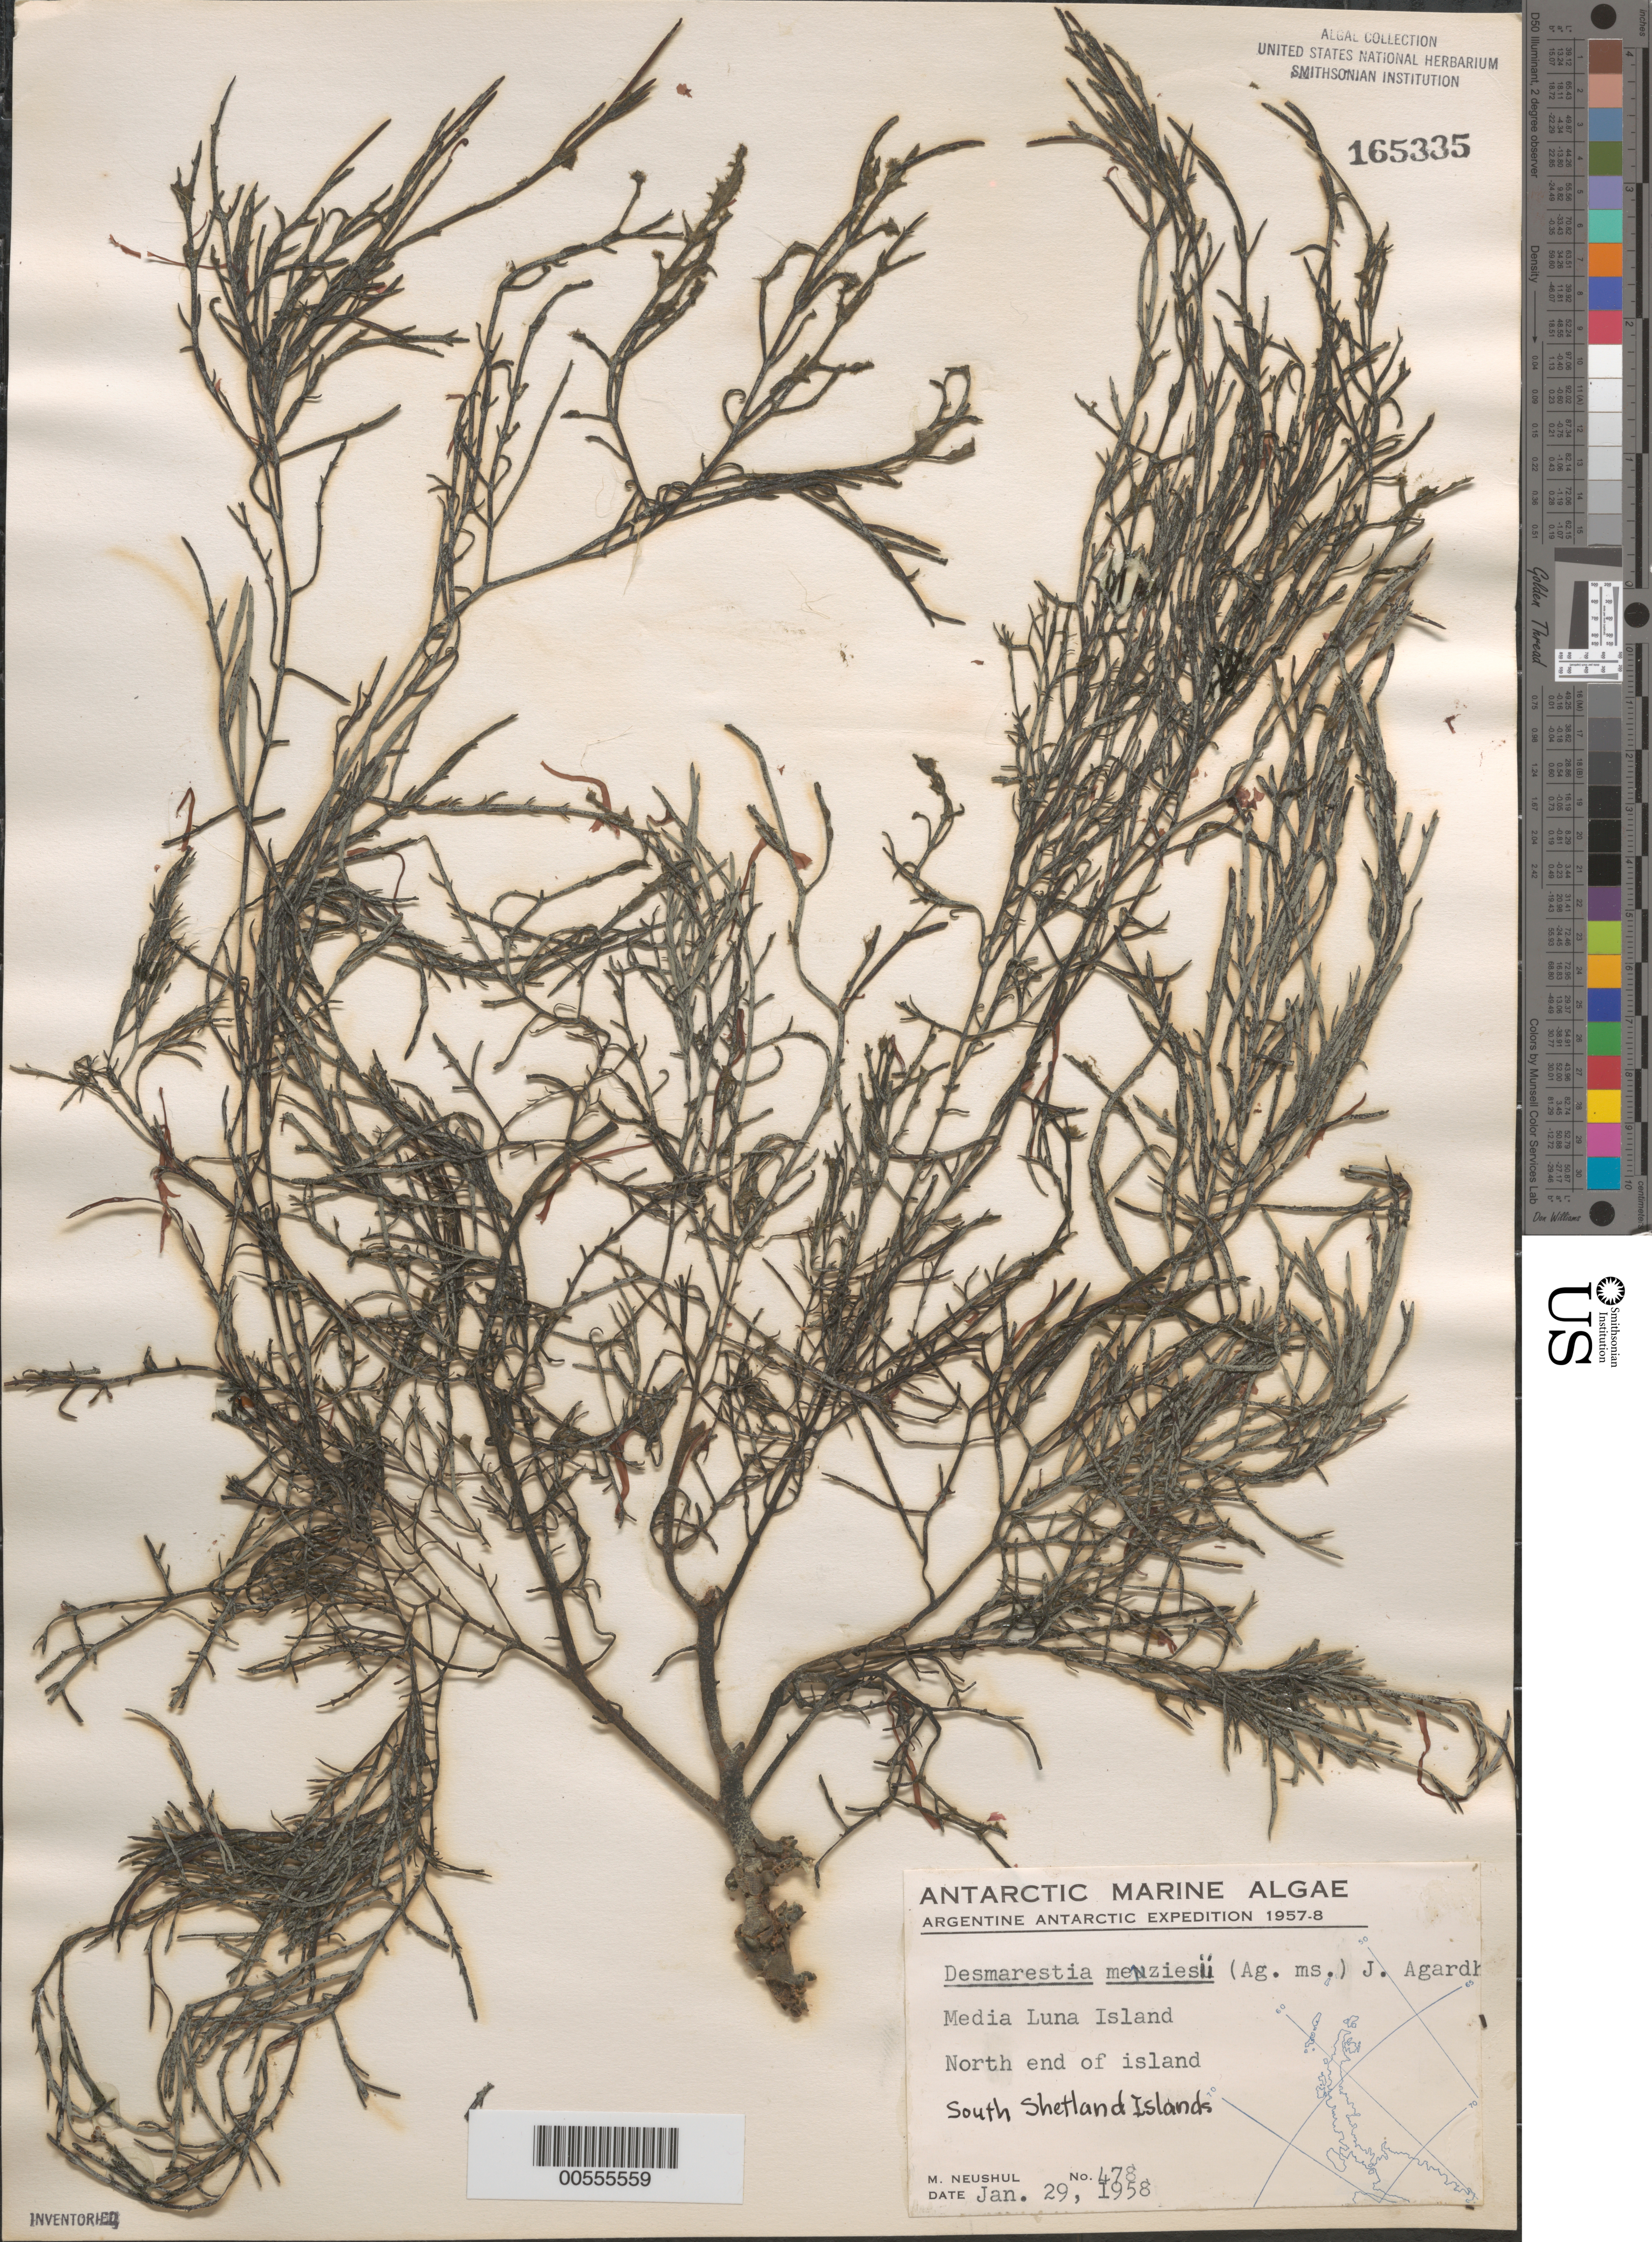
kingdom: Chromista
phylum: Ochrophyta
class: Phaeophyceae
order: Desmarestiales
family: Desmarestiaceae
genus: Desmarestia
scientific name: Desmarestia menziesii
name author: J. Agardh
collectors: M. Neushul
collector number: Neushul 478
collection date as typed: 29 Jan 1958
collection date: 1958-01-29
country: Antarctica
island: Half Moon Island (Media Luna Island)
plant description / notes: Argentine Antarctic Expedition, 1957-1958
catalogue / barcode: US 165335